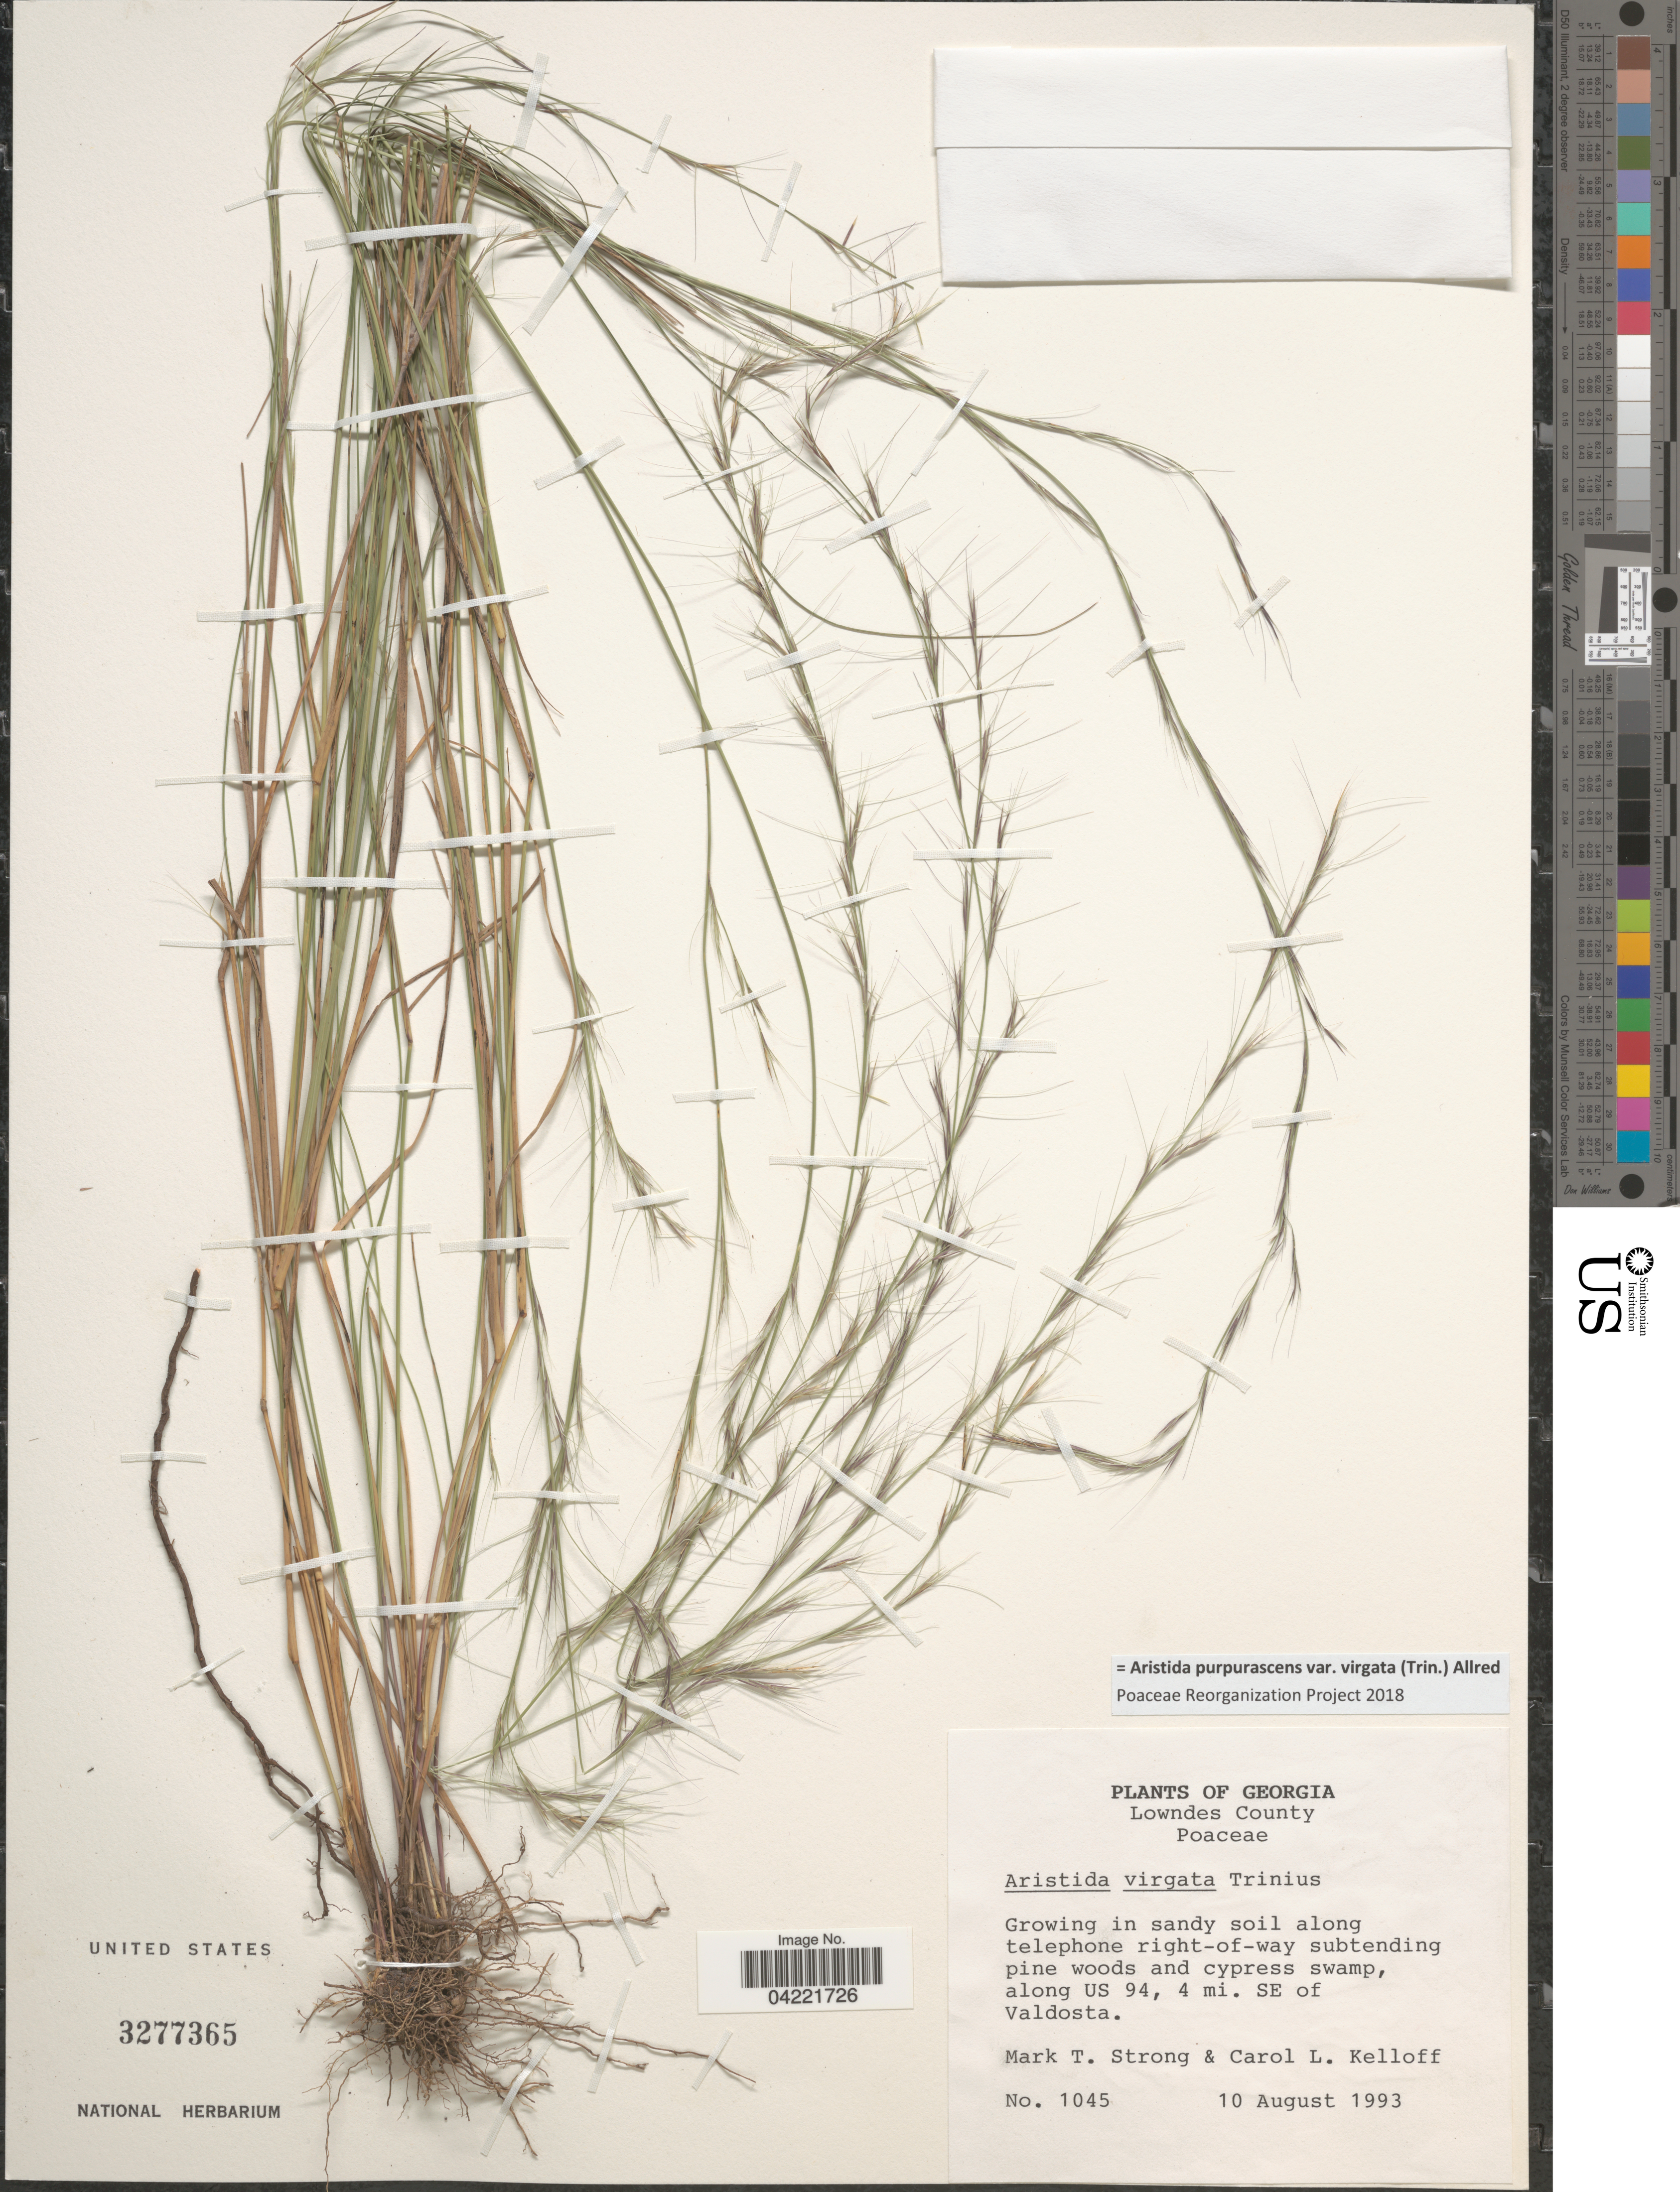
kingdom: Plantae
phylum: Tracheophyta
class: Liliopsida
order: Poales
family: Poaceae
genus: Aristida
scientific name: Aristida purpurascens var. virgata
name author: (Trin.) Allred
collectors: M. T. Strong & C. L. Kelloff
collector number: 1045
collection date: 1993-08-10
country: United States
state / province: Georgia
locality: Lowndes County. Growing in sandy soil along telephone right-of-way subtending pine woods and cypress swamp, along US 94, 4 mi. SE of Valdosta.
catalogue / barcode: US 3277365